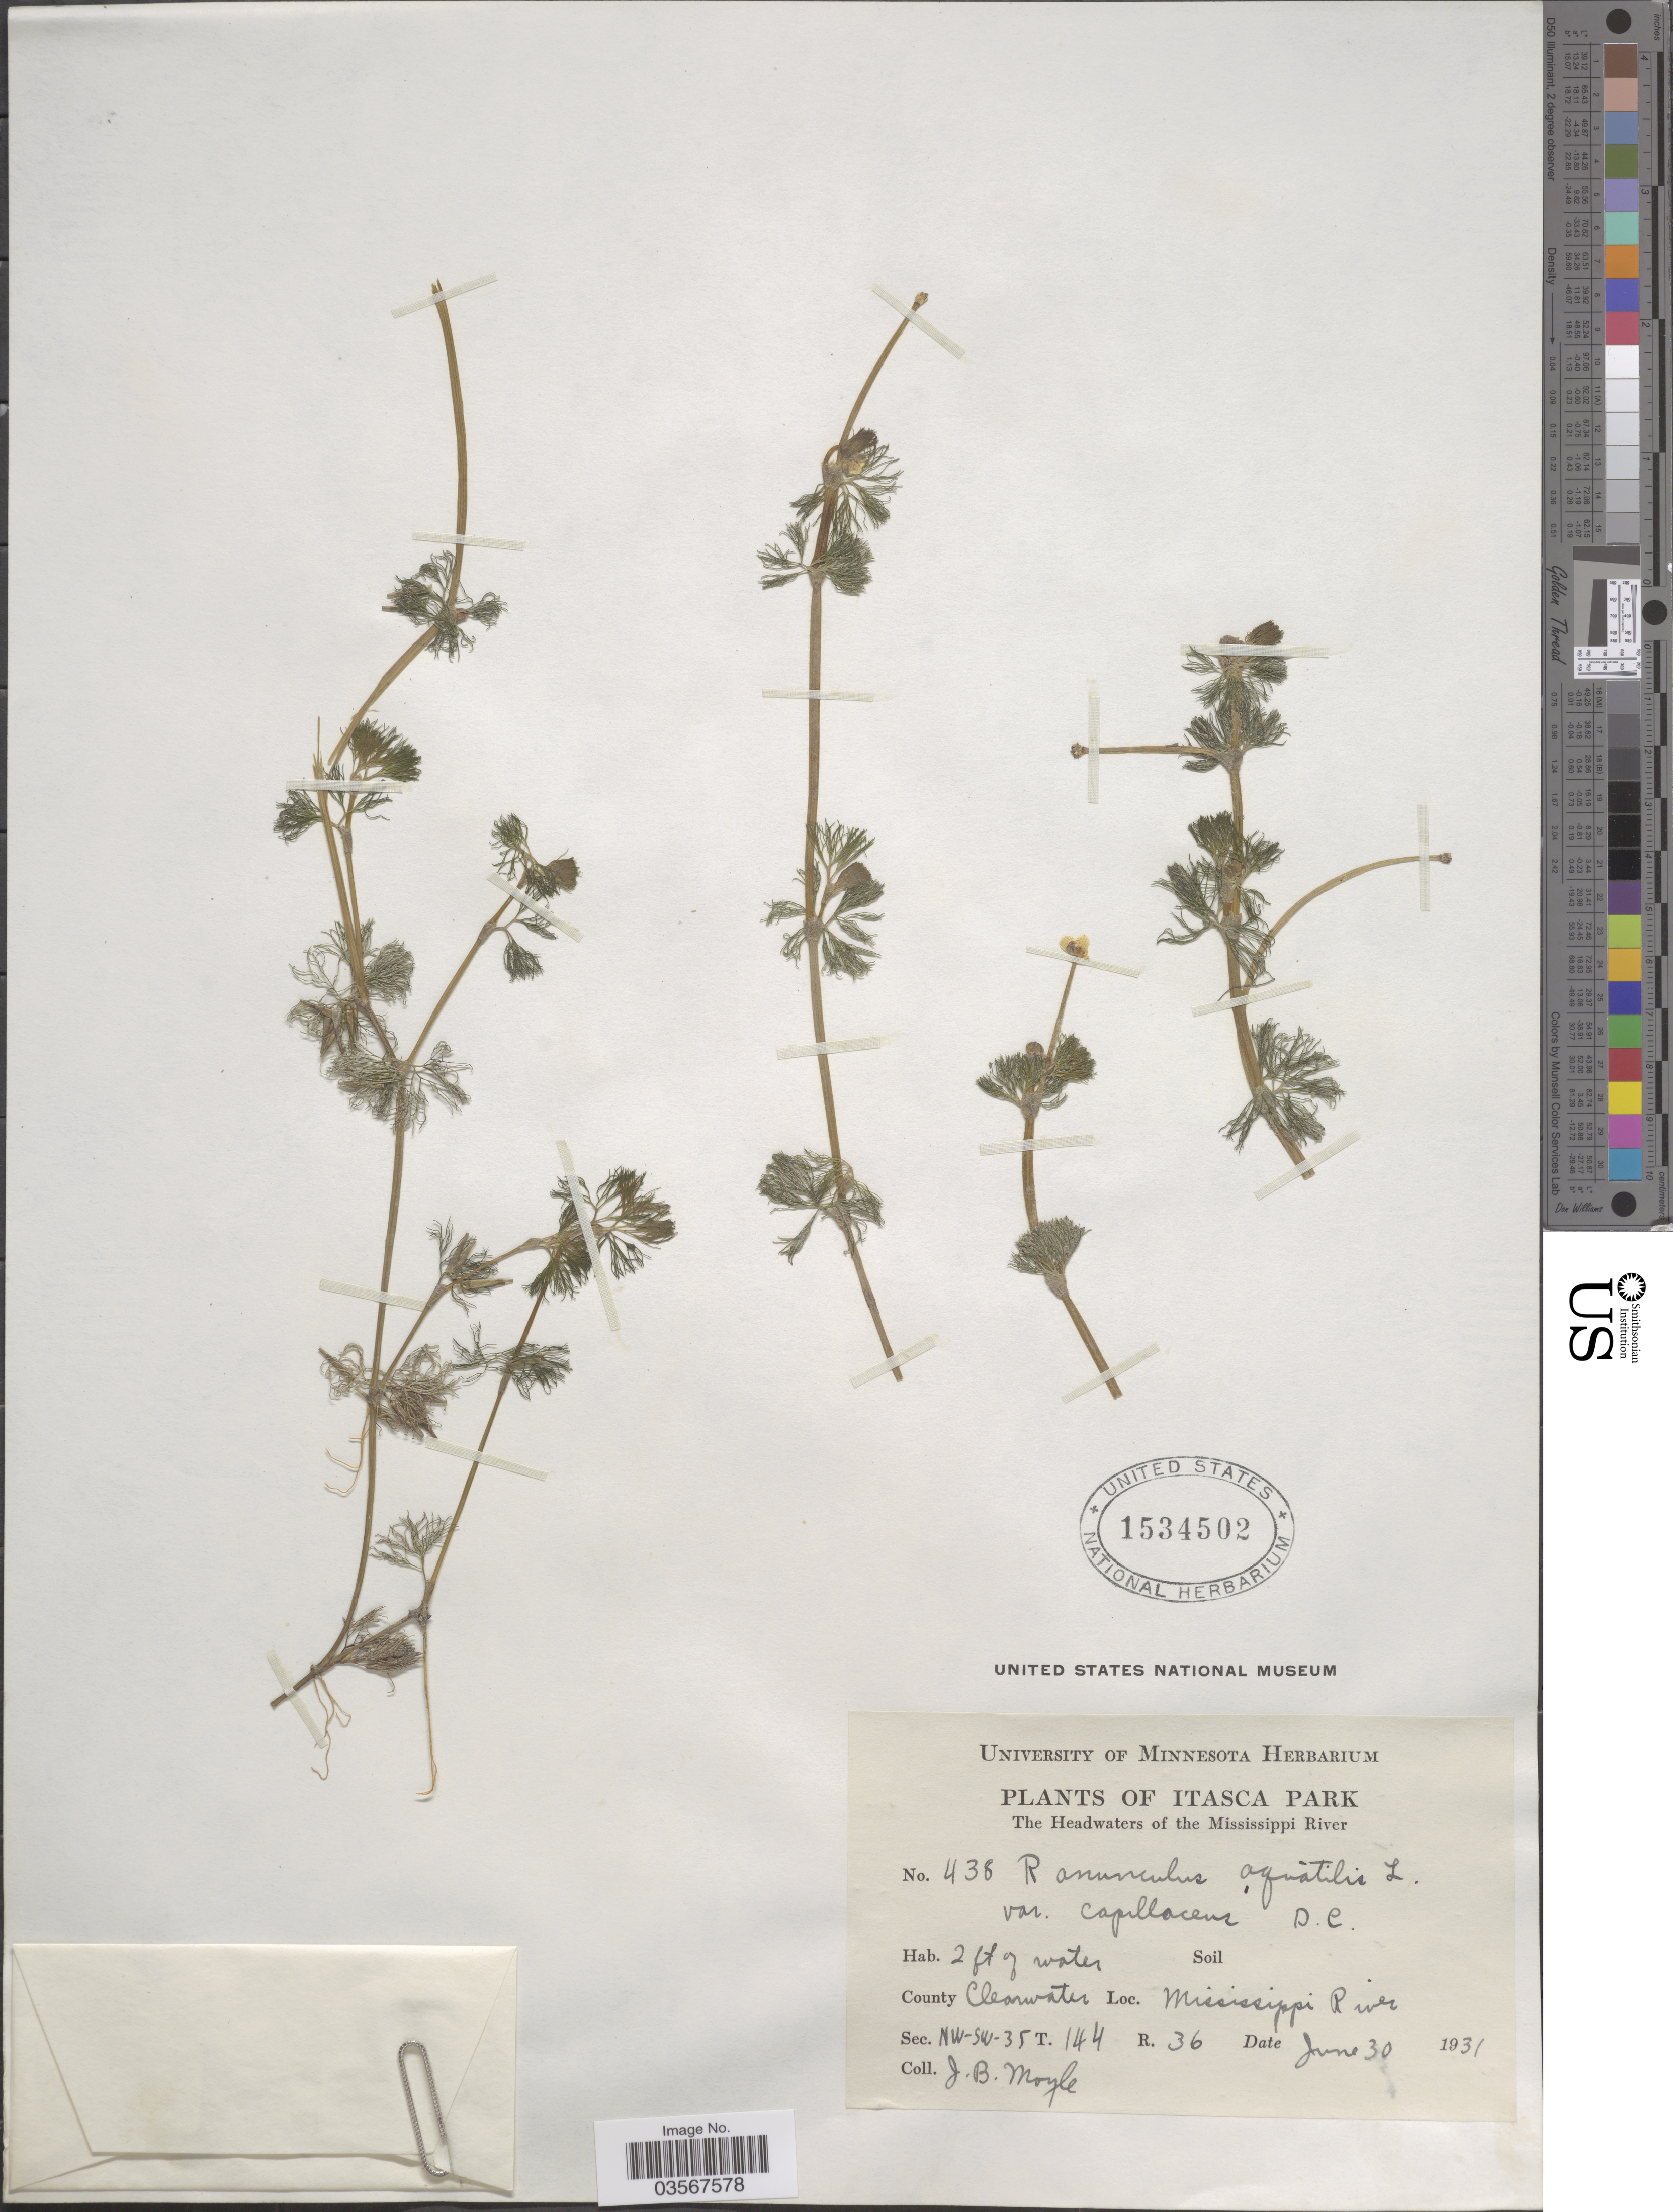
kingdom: Plantae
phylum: Tracheophyta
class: Magnoliopsida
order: Ranunculales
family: Ranunculaceae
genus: Ranunculus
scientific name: Ranunculus longirostris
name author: Godr.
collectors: J. Moyle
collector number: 438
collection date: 1931-06-30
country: United States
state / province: Minnesota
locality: Itasca Park. The Headwaters of the Mississippi River. County Clearwater. Mississippi River. Sec. NW-SW-35 T. 144 R. 36.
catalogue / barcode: US 1534502